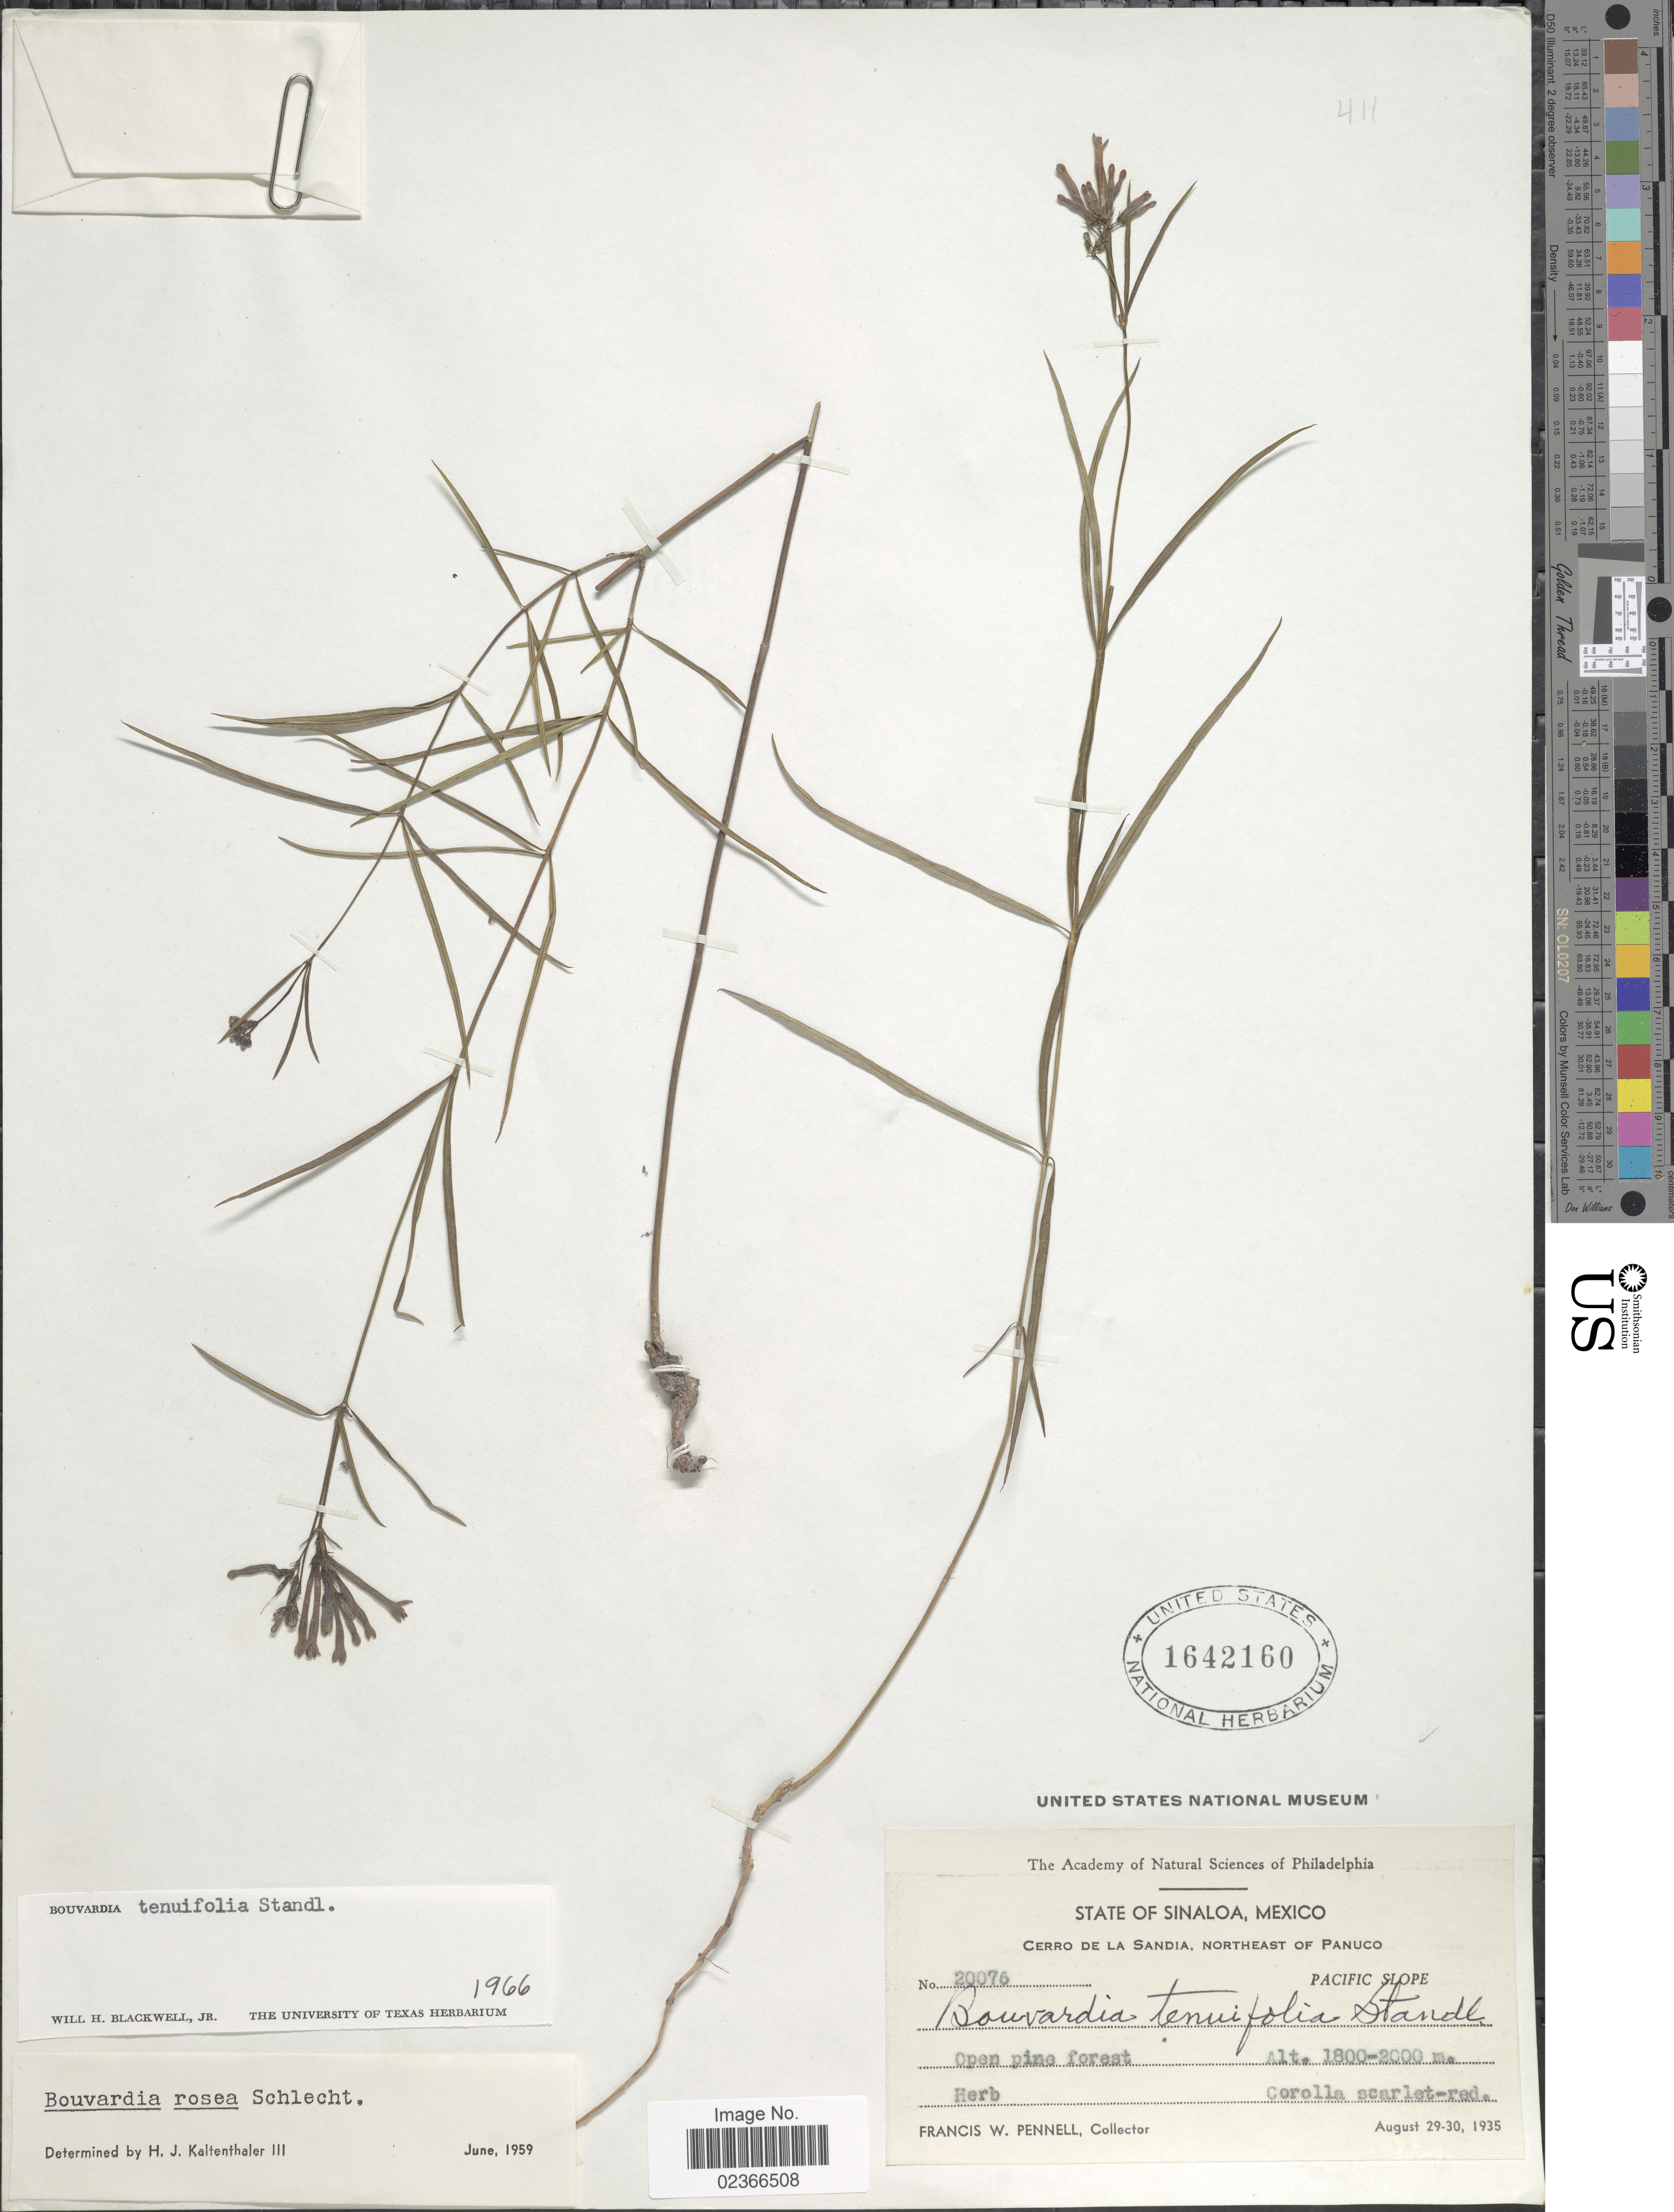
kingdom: Plantae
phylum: Tracheophyta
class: Magnoliopsida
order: Gentianales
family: Rubiaceae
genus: Bouvardia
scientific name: Bouvardia tenuifolia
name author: Standl.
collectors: F. W. Pennell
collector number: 20076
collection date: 1935-08-29/1935-08-30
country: Mexico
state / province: Sinaloa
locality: Cerro de La Sandia, Northeast of Panuco, Pacific Slope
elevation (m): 1800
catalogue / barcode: US 1642160